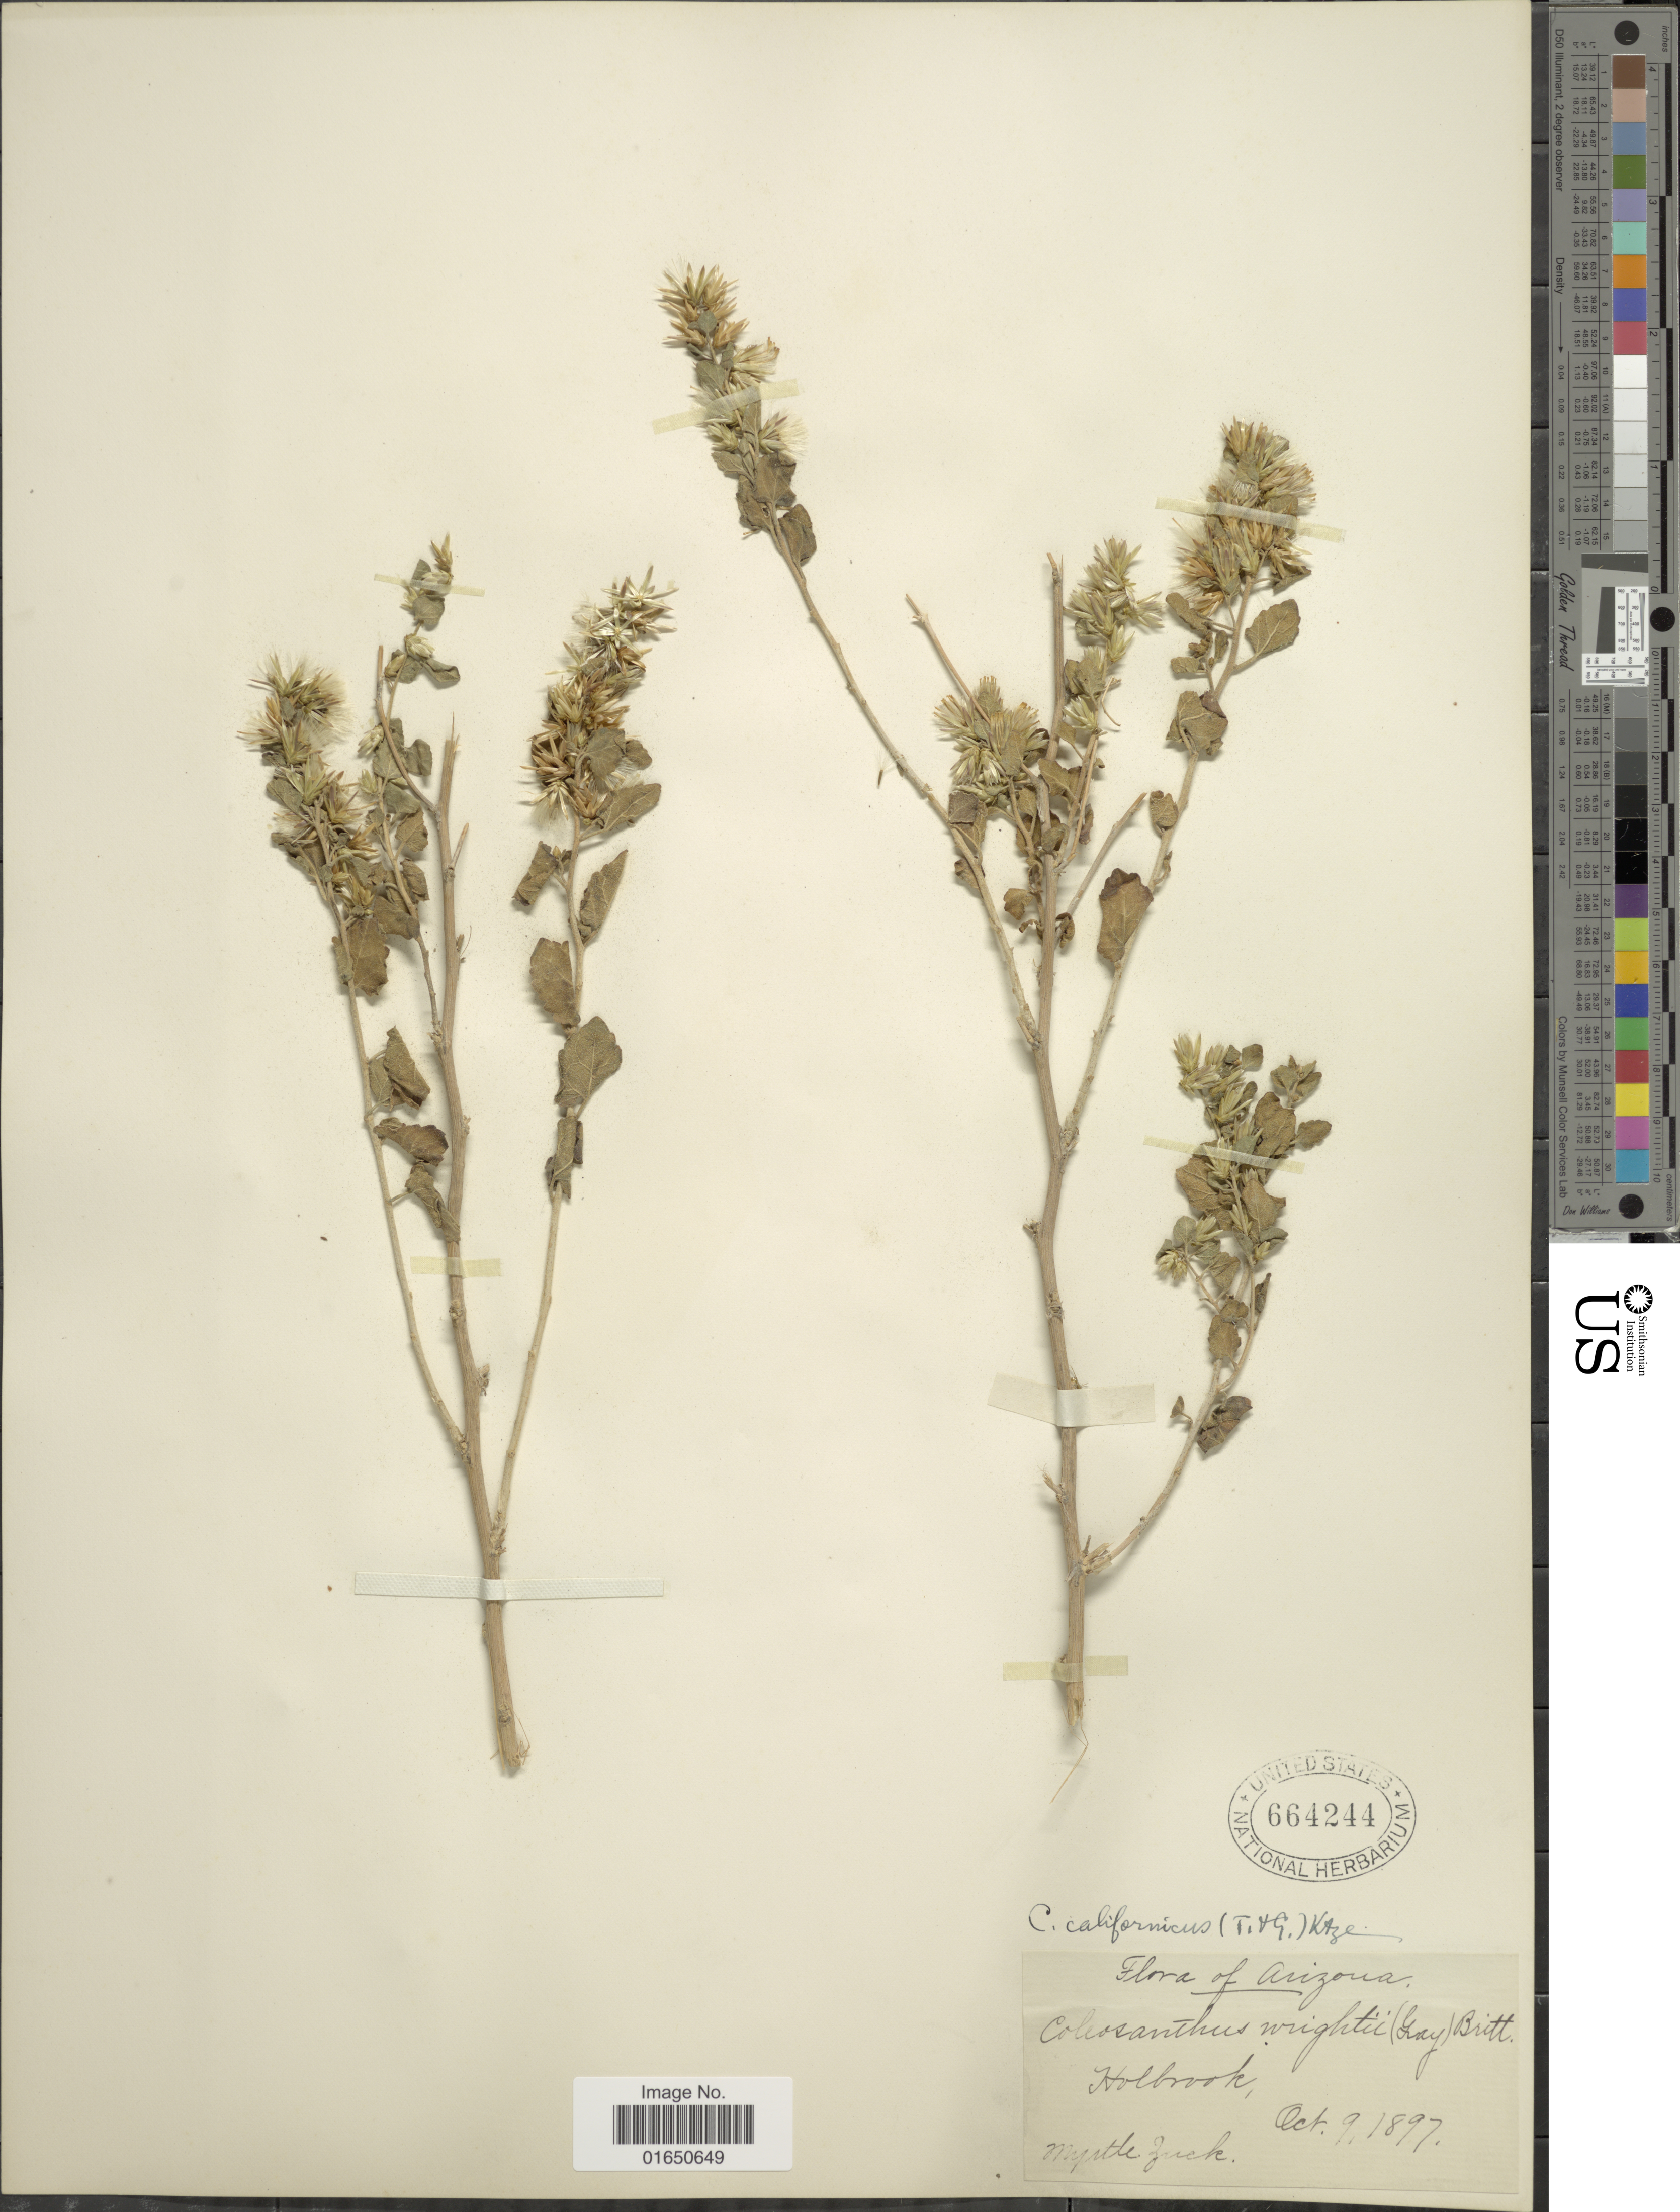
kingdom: Plantae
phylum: Tracheophyta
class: Magnoliopsida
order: Asterales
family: Asteraceae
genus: Brickellia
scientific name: Brickellia californica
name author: (Torr. & A. Gray) A. Gray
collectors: M. Zuck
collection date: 1897-10-09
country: United States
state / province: Arizona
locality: Holbrook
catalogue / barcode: US 664244